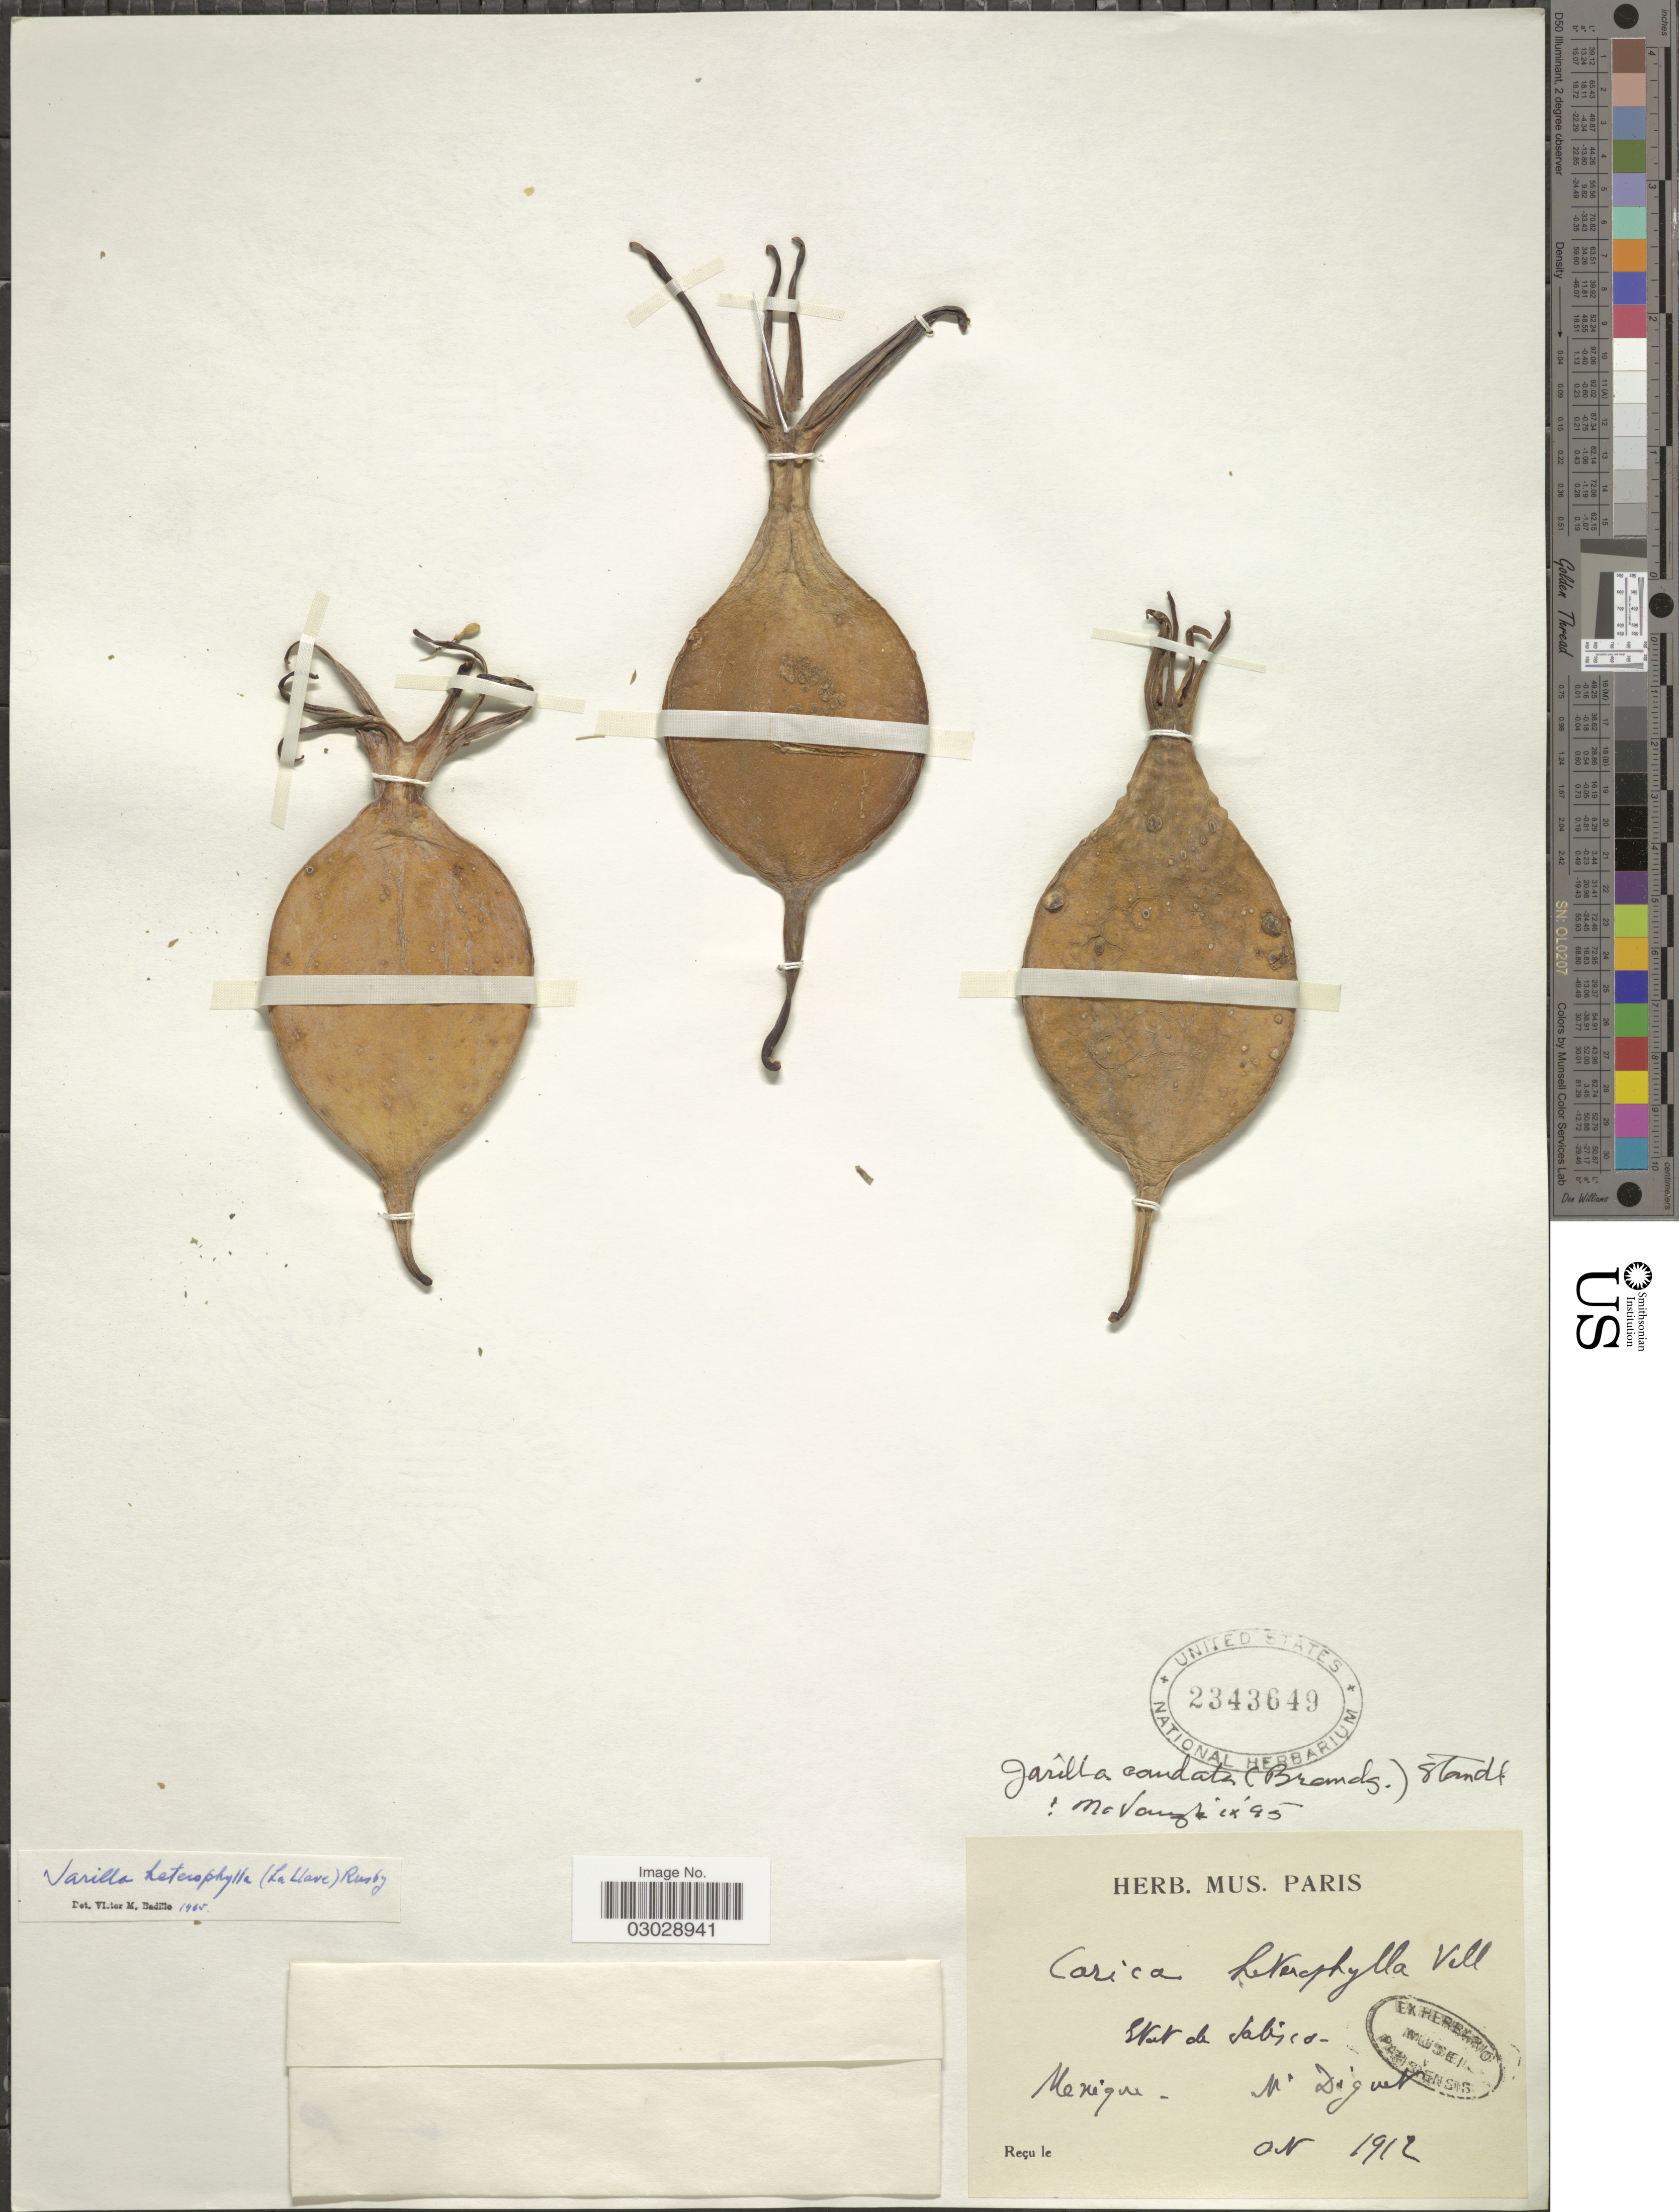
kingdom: Plantae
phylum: Tracheophyta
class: Magnoliopsida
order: Brassicales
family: Caricaceae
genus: Jarilla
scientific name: Jarilla caudata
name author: (Brandegee) Standl.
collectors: M. L. Diguet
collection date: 1912-10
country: Mexico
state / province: Jalisco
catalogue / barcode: US 2343649